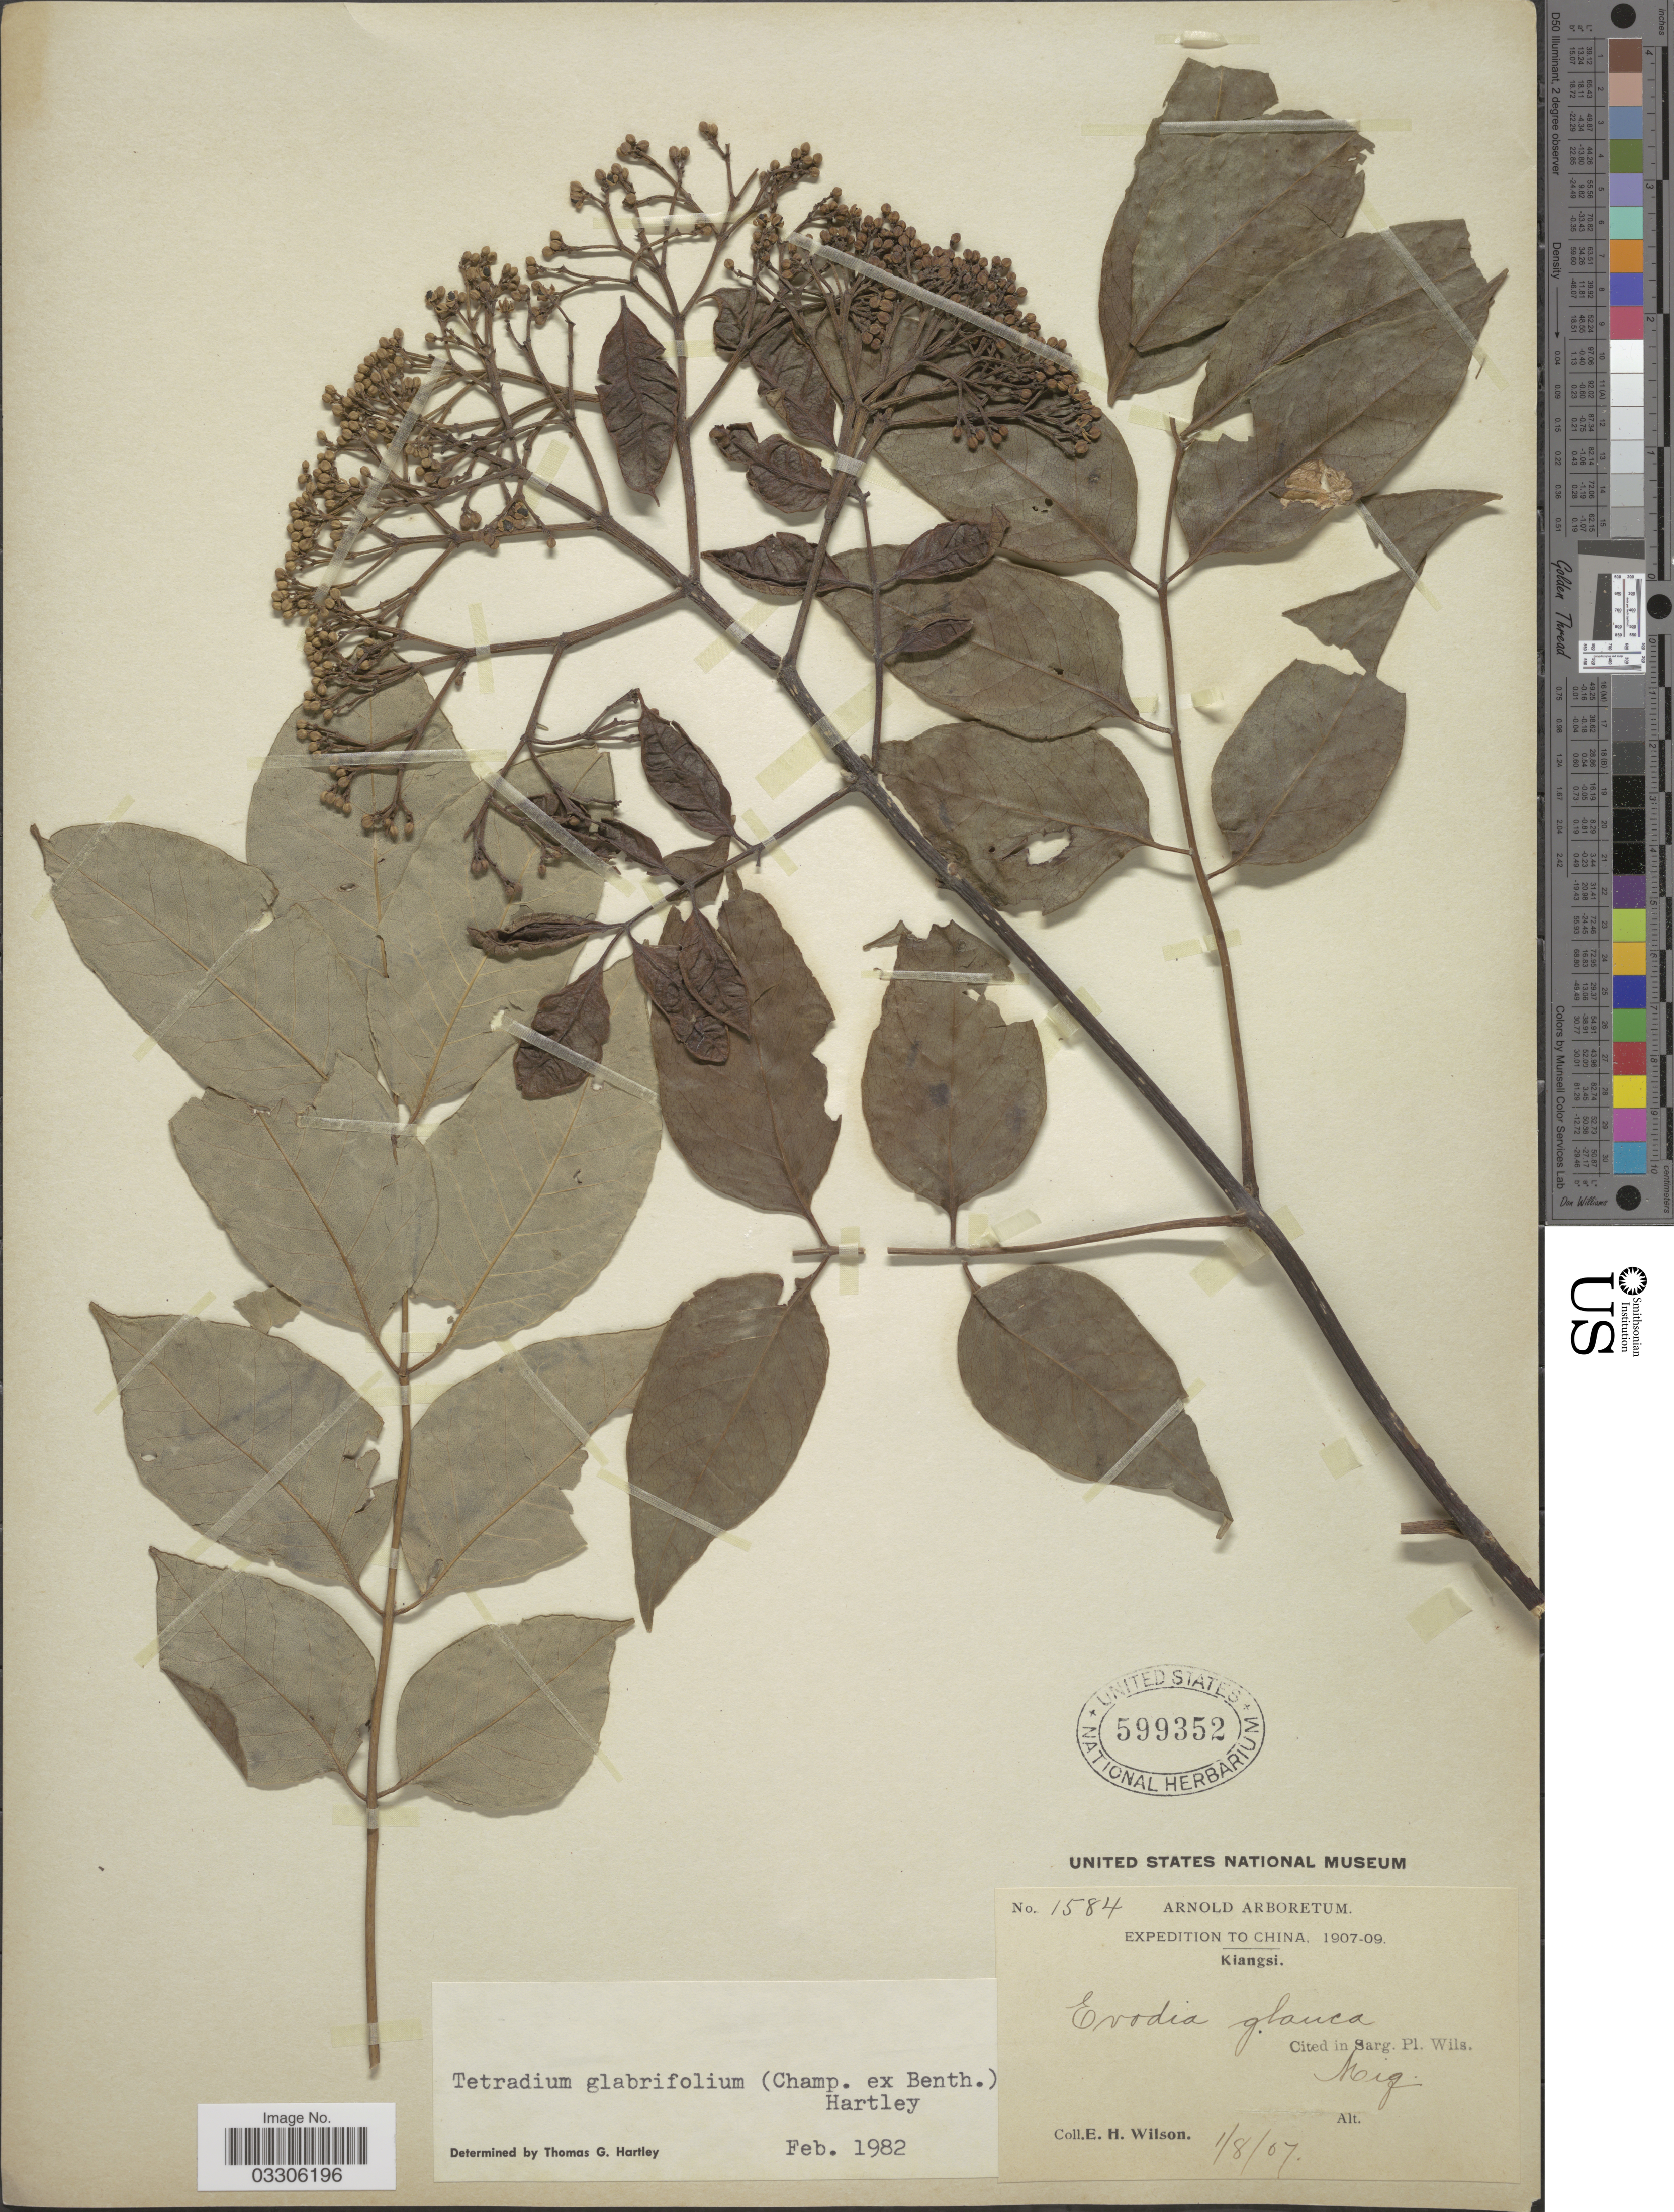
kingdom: Plantae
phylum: Tracheophyta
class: Magnoliopsida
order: Sapindales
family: Rutaceae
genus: Tetradium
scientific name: Tetradium glabrifolium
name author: (Champ. ex Benth.) T.G. Hartley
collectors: E. Wilson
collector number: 1584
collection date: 1907-08-01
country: China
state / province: Jiangxi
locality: Kiangsi.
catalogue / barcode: US 599352